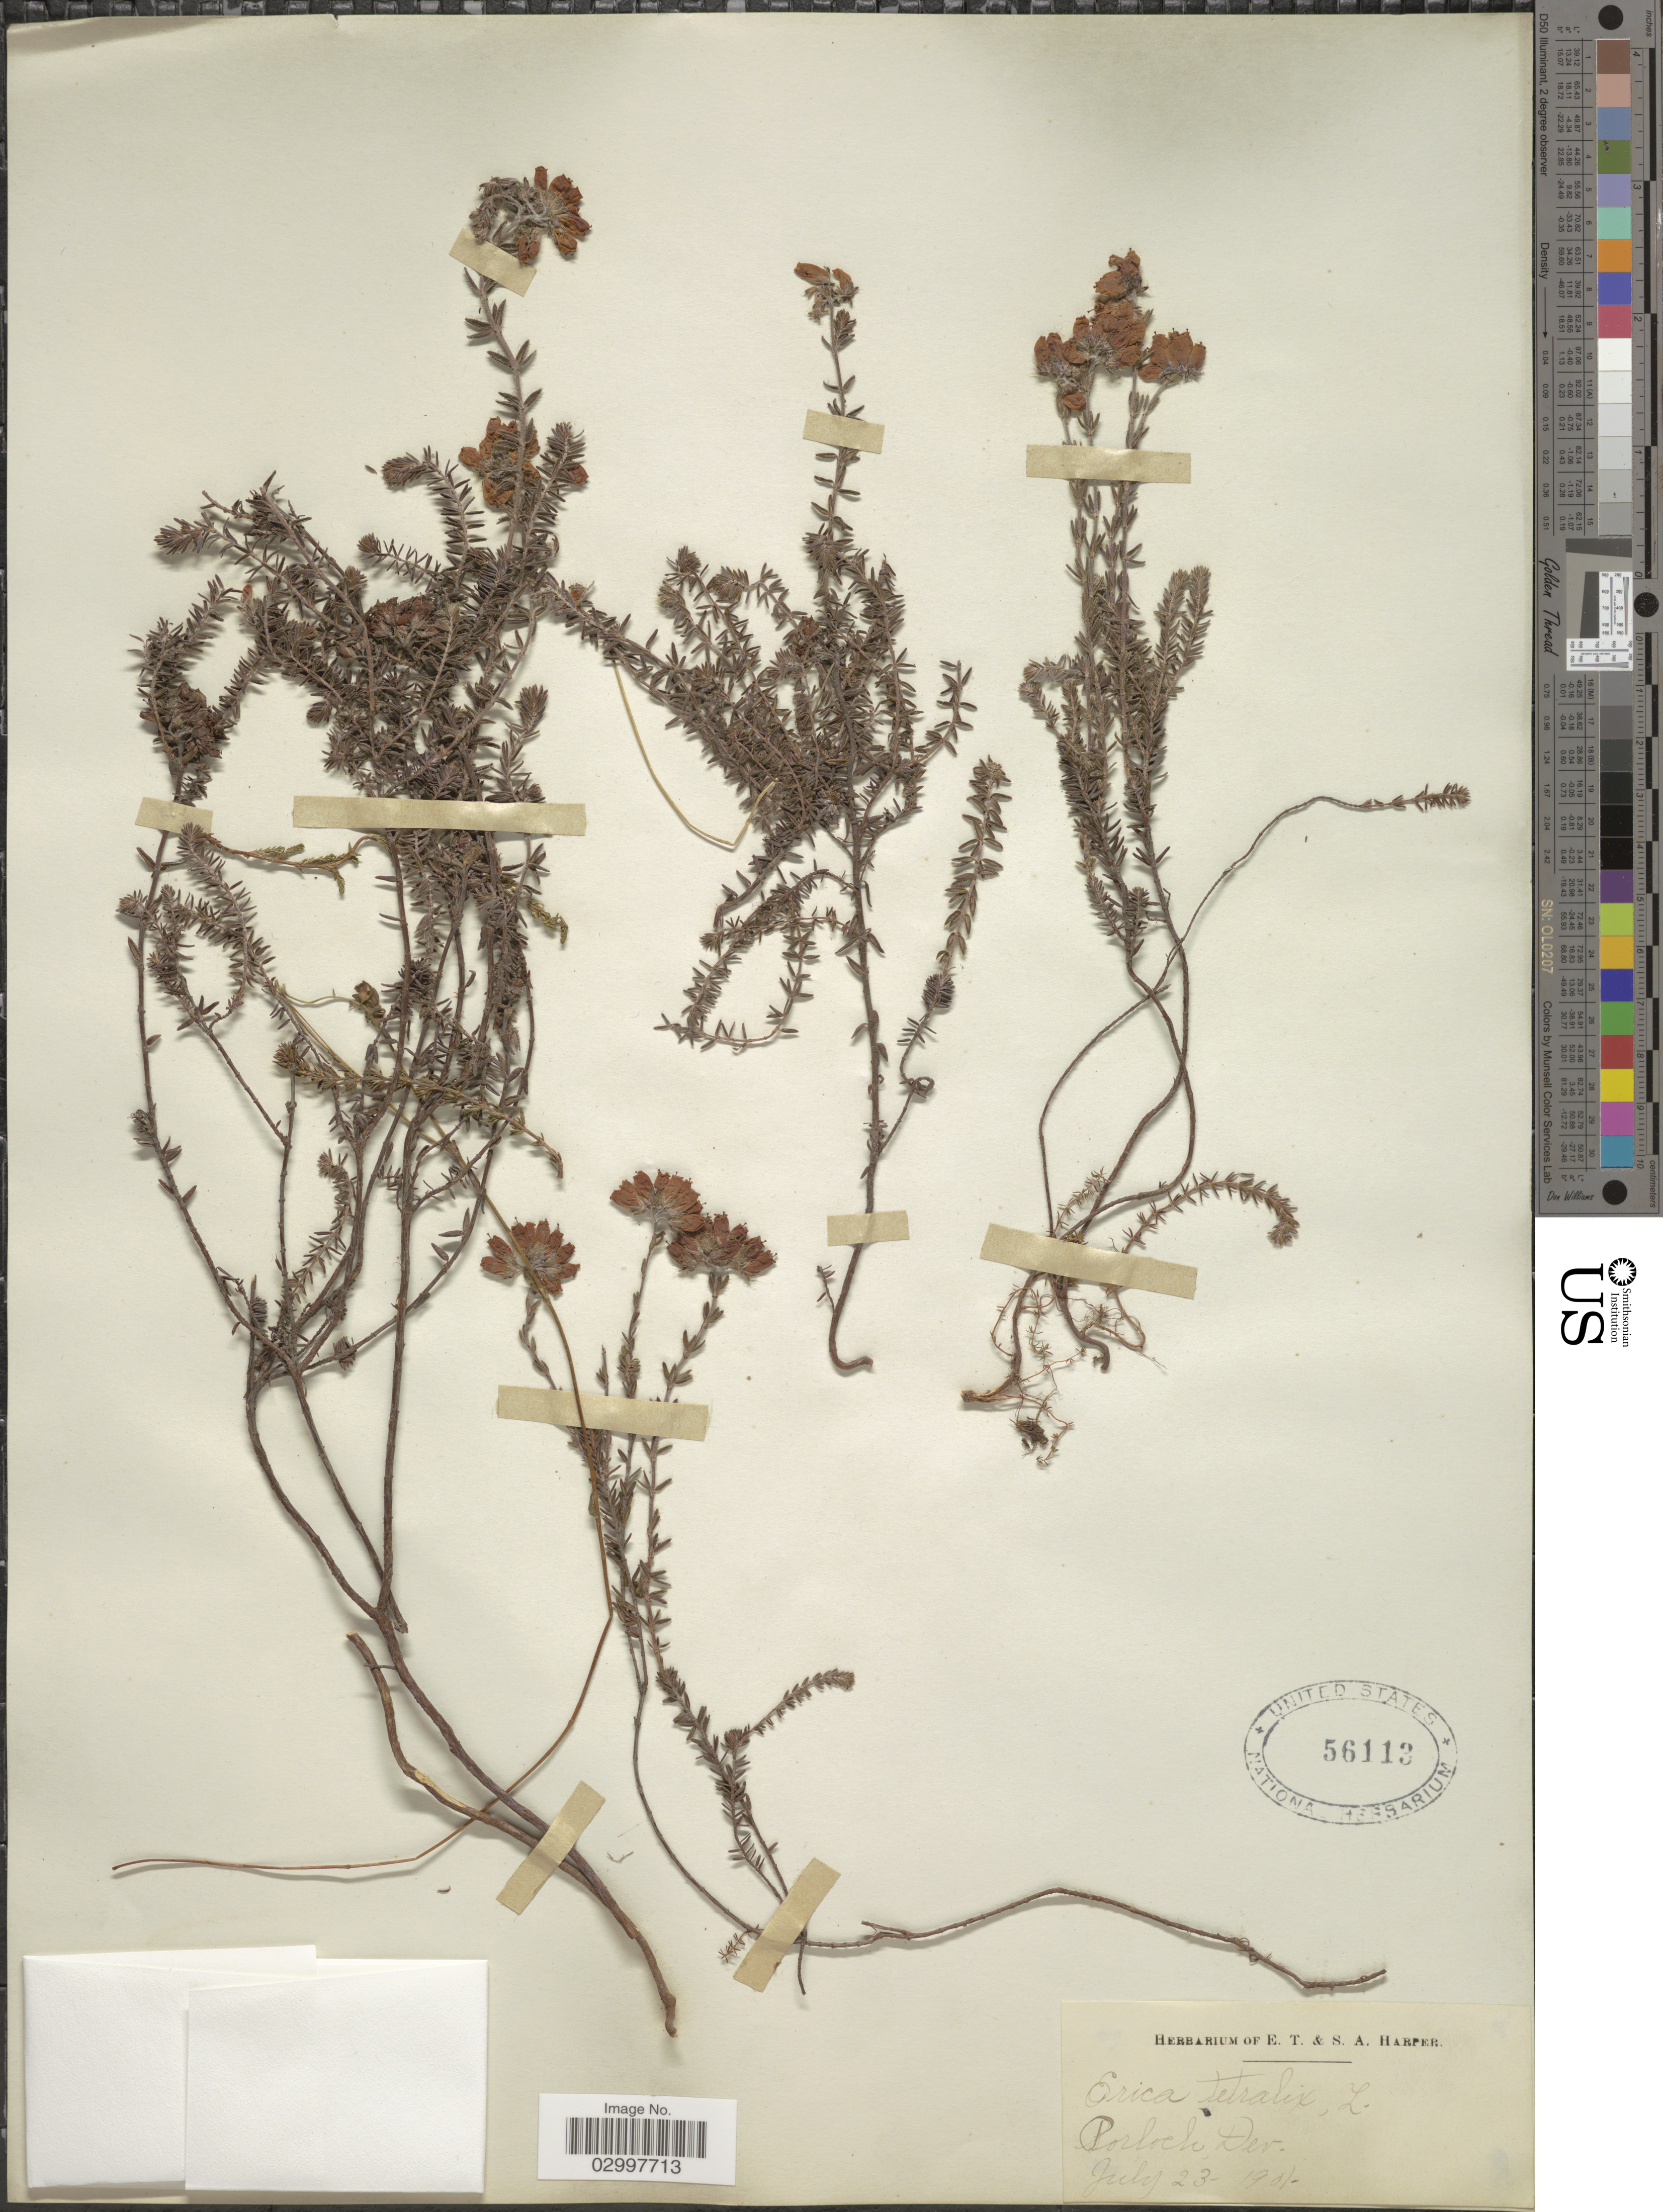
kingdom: Plantae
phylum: Tracheophyta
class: Magnoliopsida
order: Ericales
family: Ericaceae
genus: Erica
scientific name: Erica tetralix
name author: L.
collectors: ex herb. E. T. & S. A. Harper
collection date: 1901-07-23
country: United Kingdom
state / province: England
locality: Porlock, Dev.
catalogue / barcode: US 56113